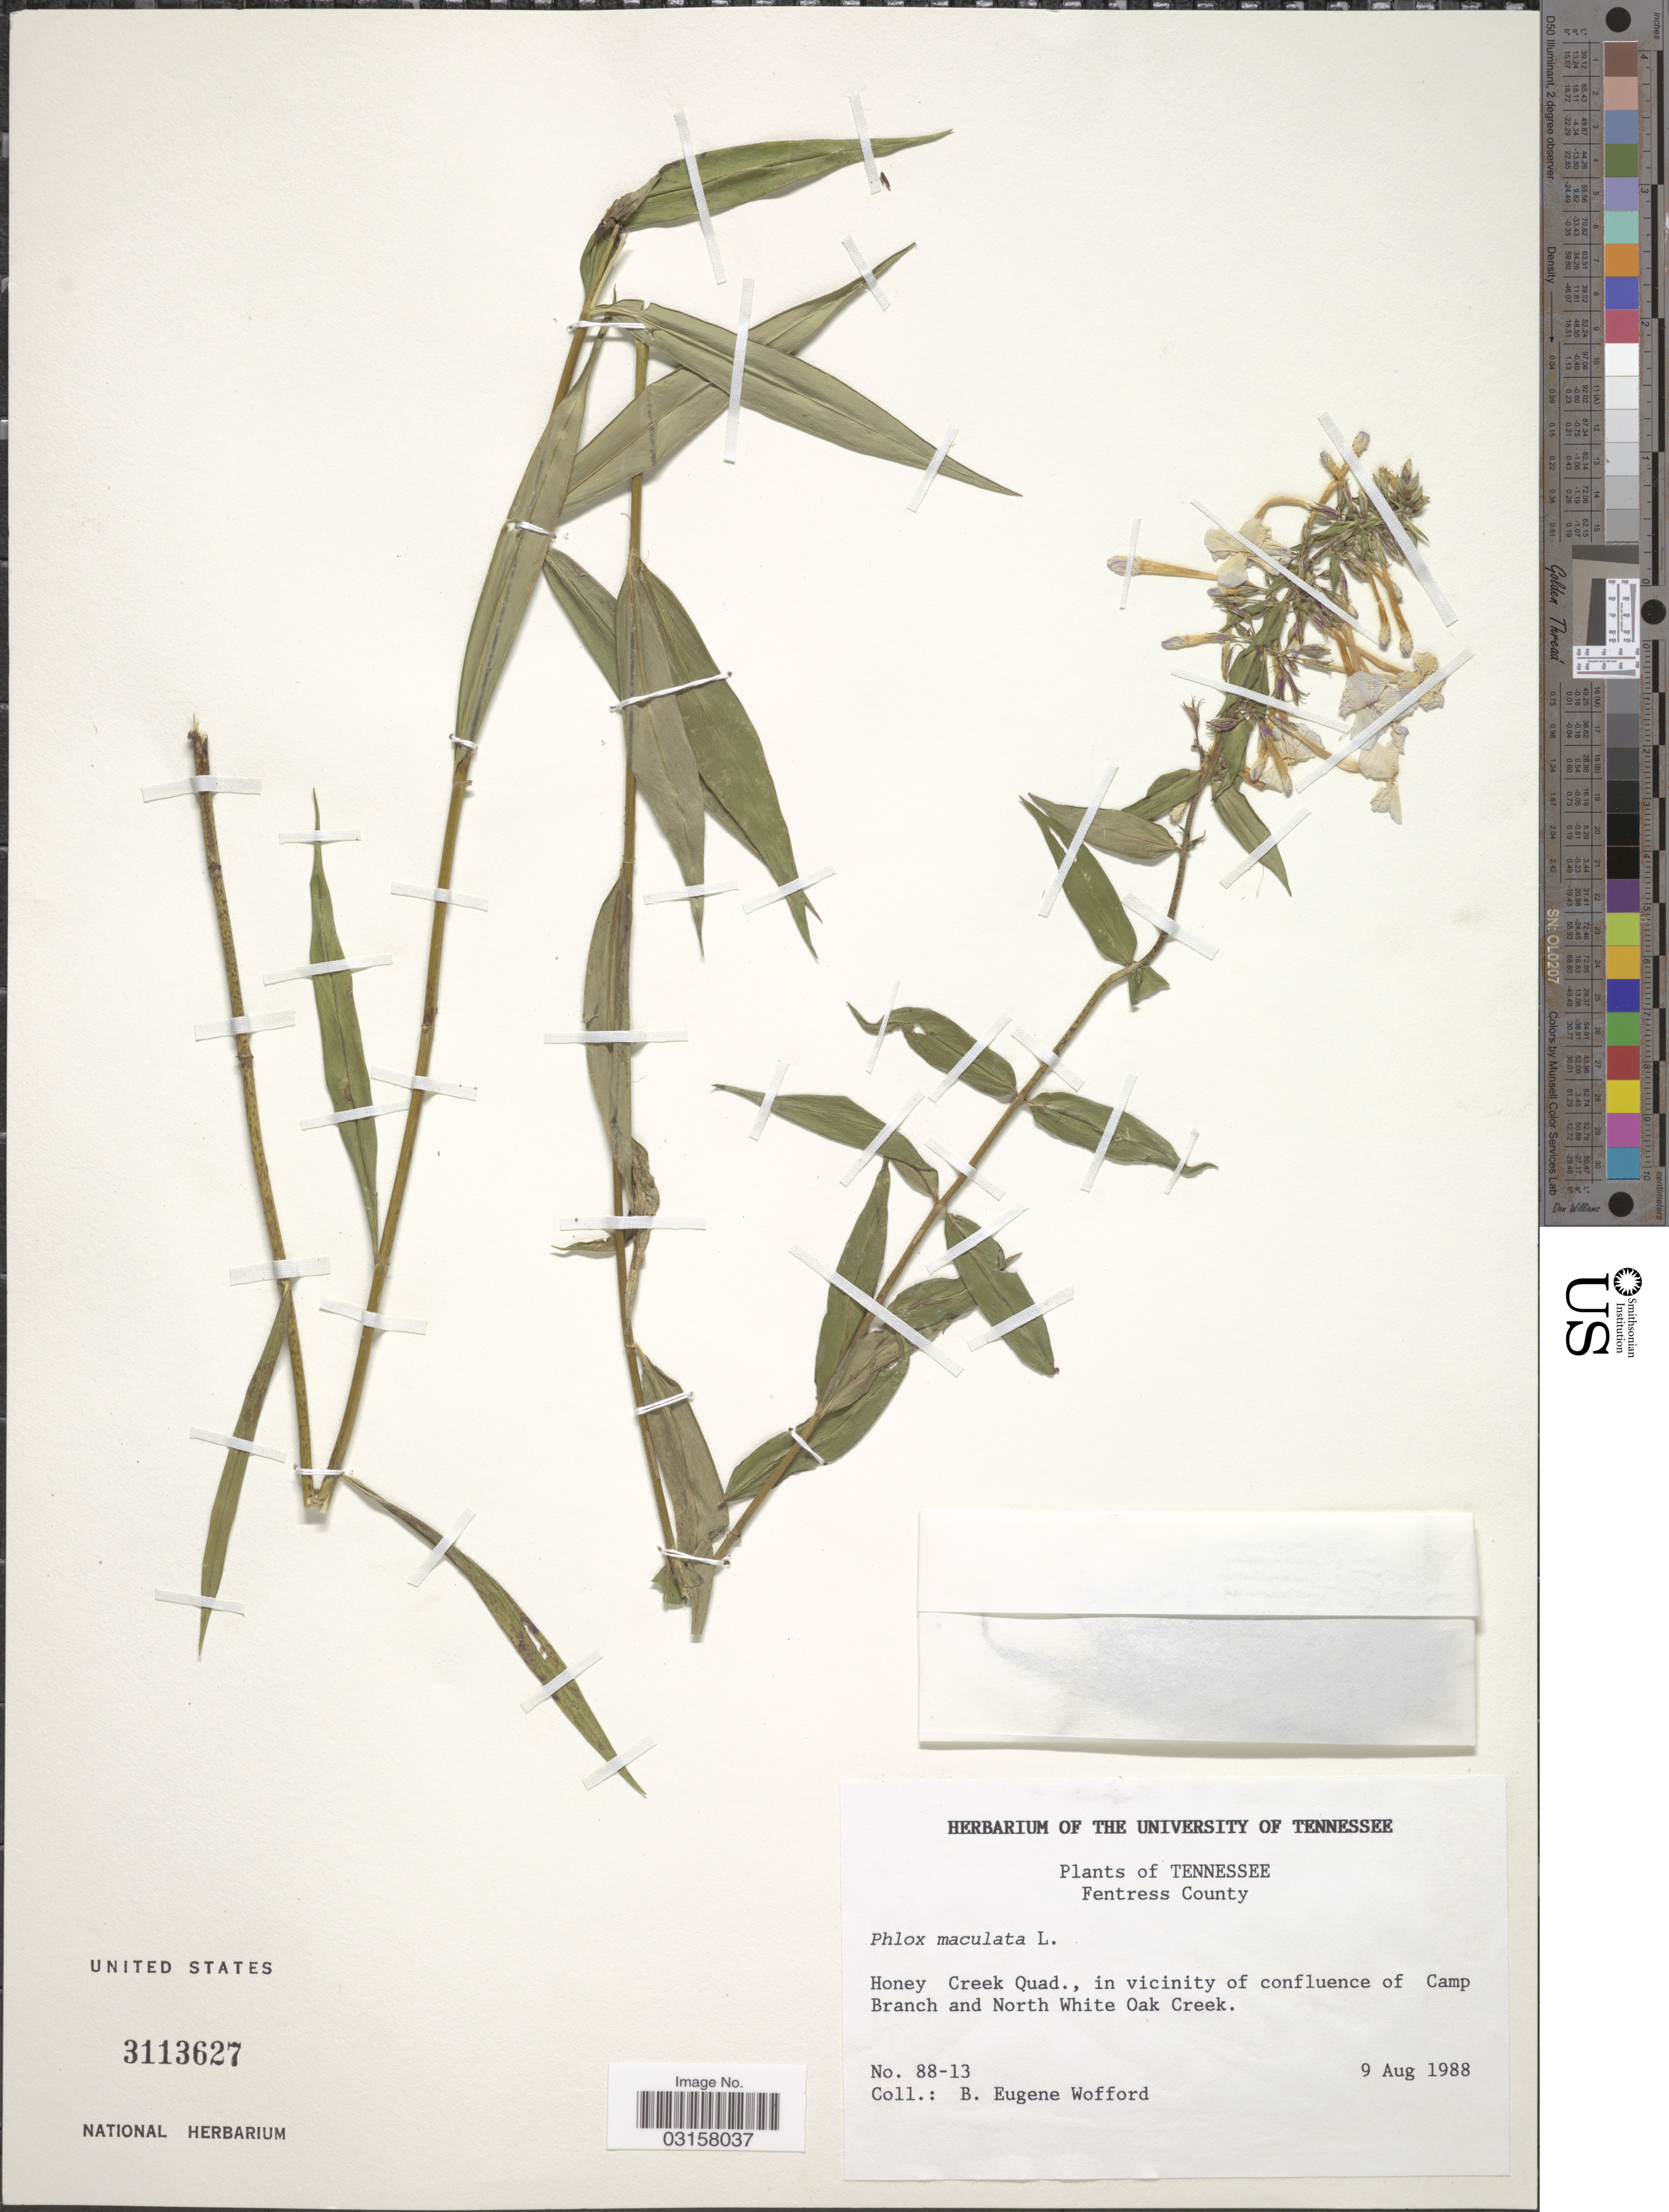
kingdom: Plantae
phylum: Tracheophyta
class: Magnoliopsida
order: Ericales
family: Polemoniaceae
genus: Phlox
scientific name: Phlox maculata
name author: L.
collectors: B. Wofford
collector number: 88-13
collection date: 1988-08-09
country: United States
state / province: Tennessee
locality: Fentress County. Honey Creek Quad., in vicinity of confluence of Camp Branch and North White Oak Creek.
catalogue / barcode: US 3113627